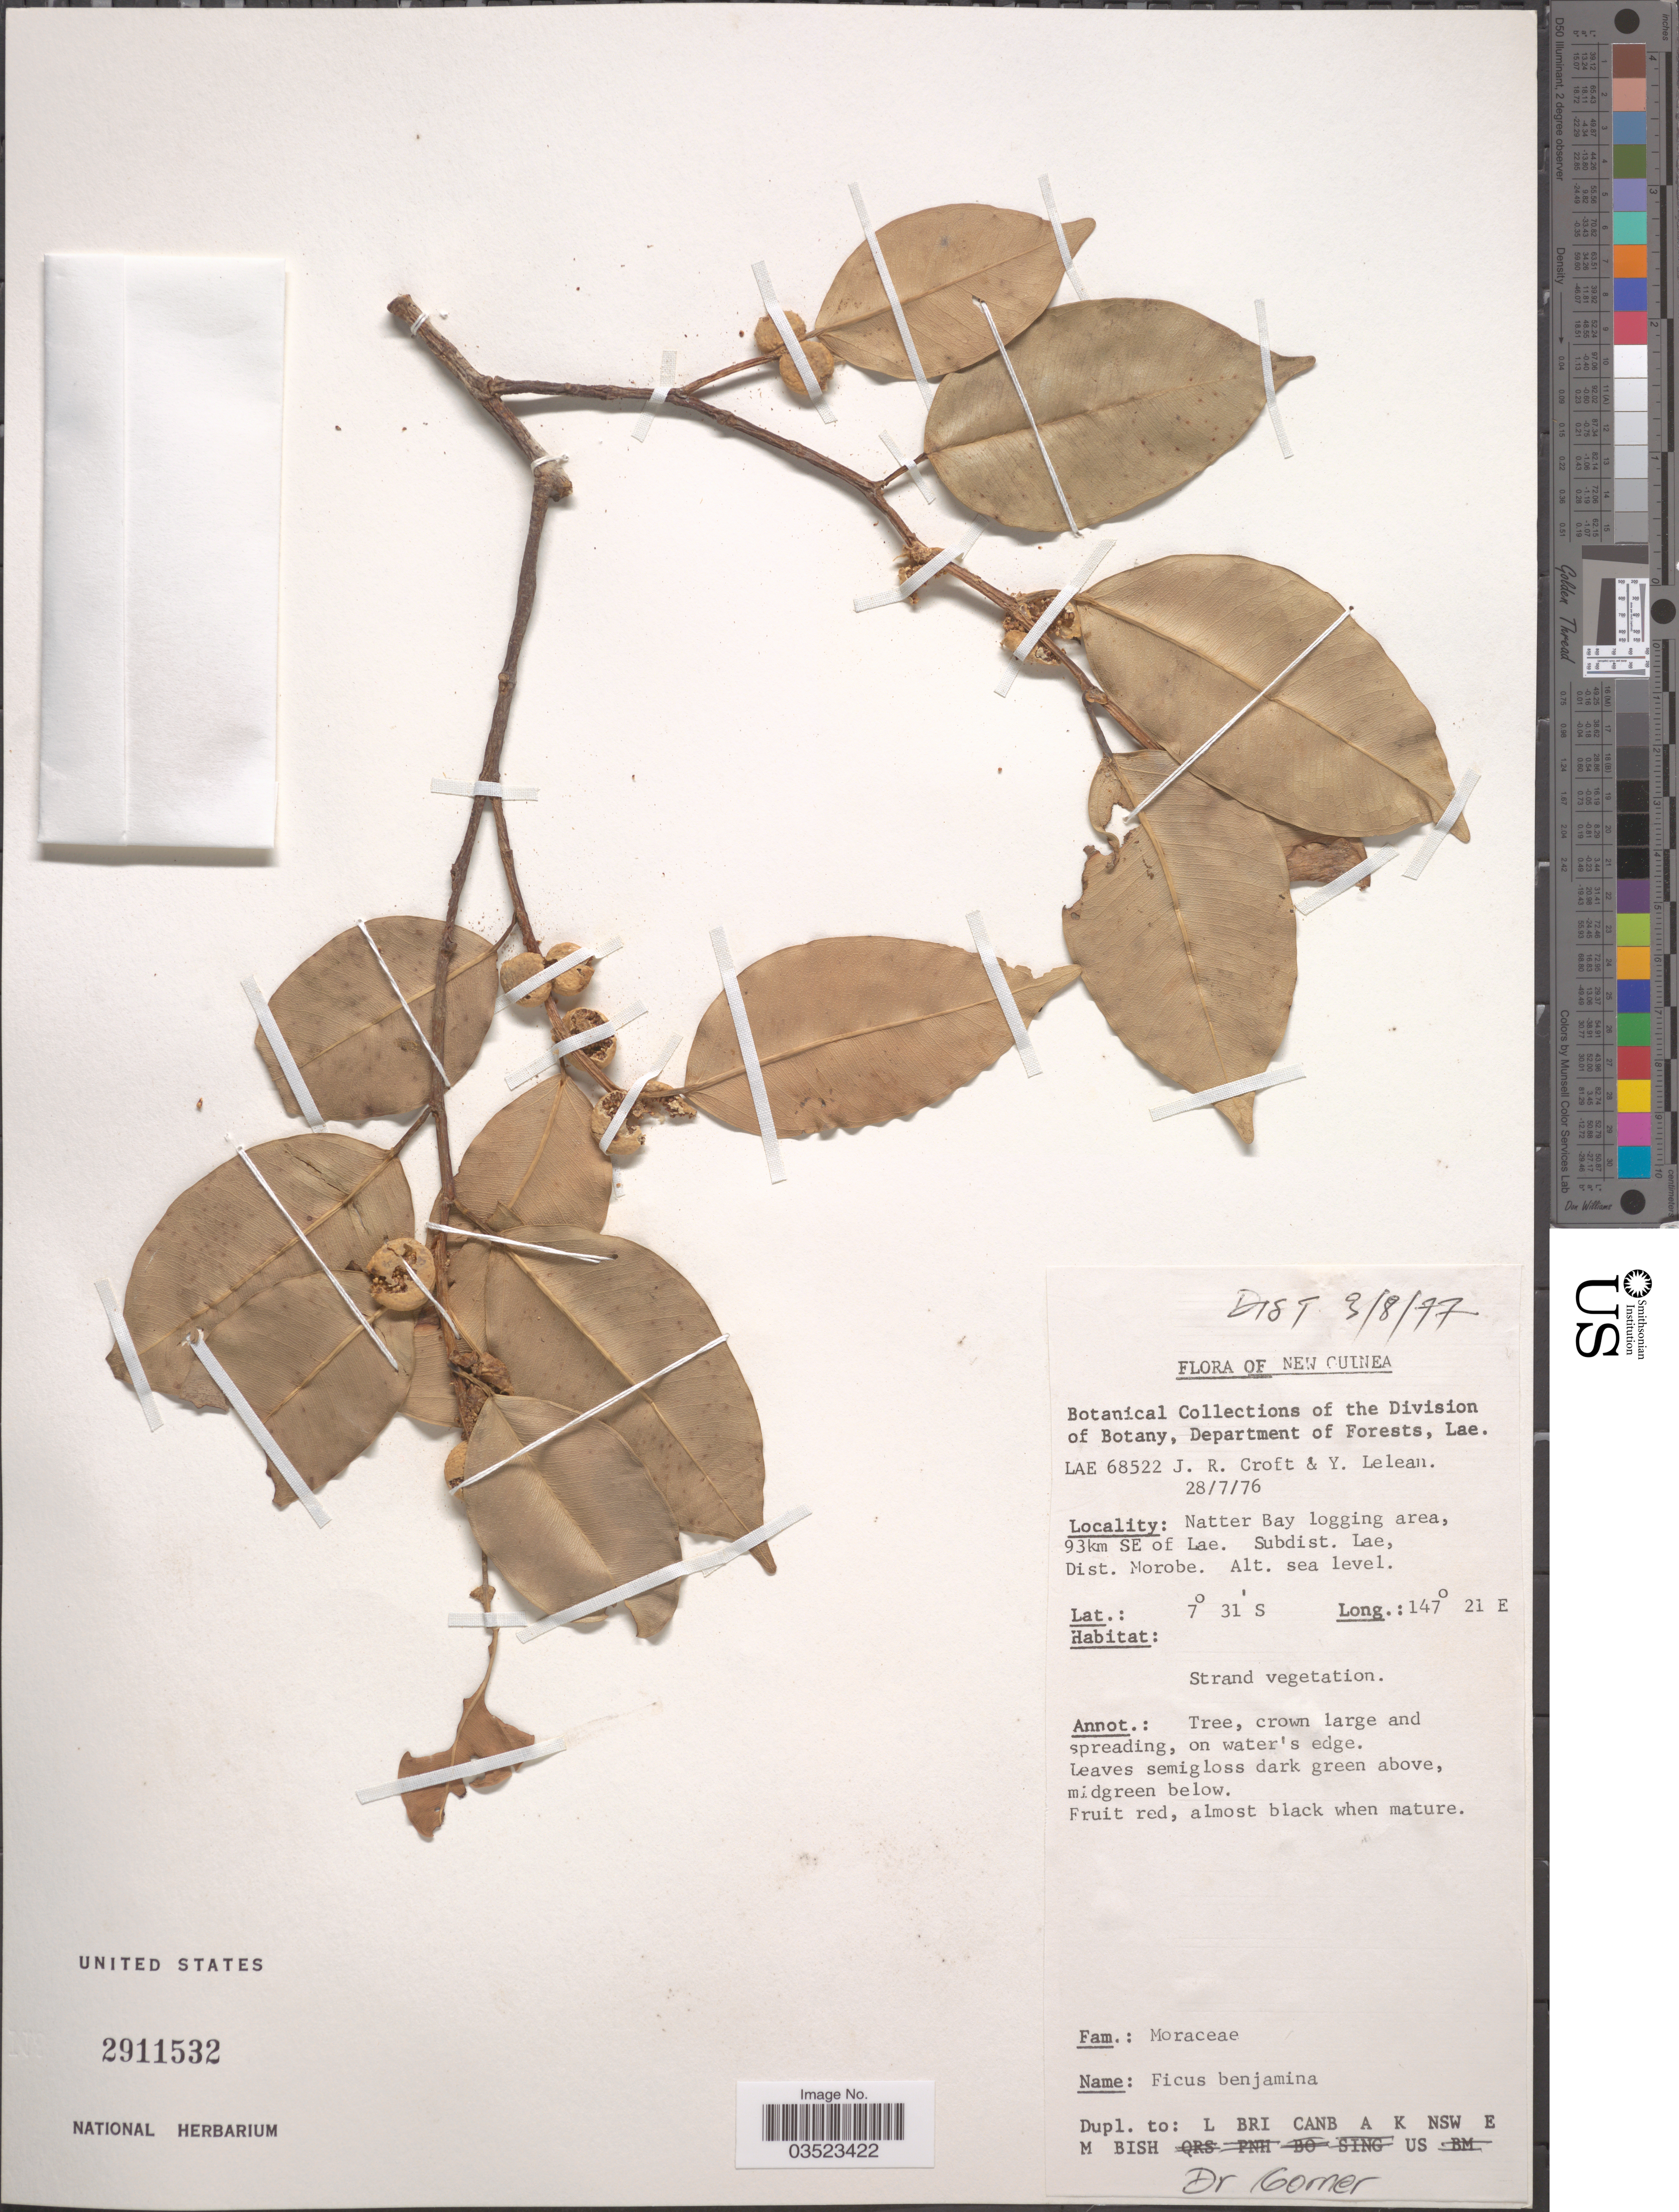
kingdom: Plantae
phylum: Tracheophyta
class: Magnoliopsida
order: Rosales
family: Moraceae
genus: Ficus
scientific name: Ficus benjamina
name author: L.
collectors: J. R. Croft & Y. Lelean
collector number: LAE68522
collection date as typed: Transcribed d/m/y: 28/7/76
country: Papua New Guinea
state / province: Morobe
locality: New Guinea. Natter Bay logging area, 93 km SE of Lae. Subdist. Lae, Dist. Morobe.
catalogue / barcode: US 2911532